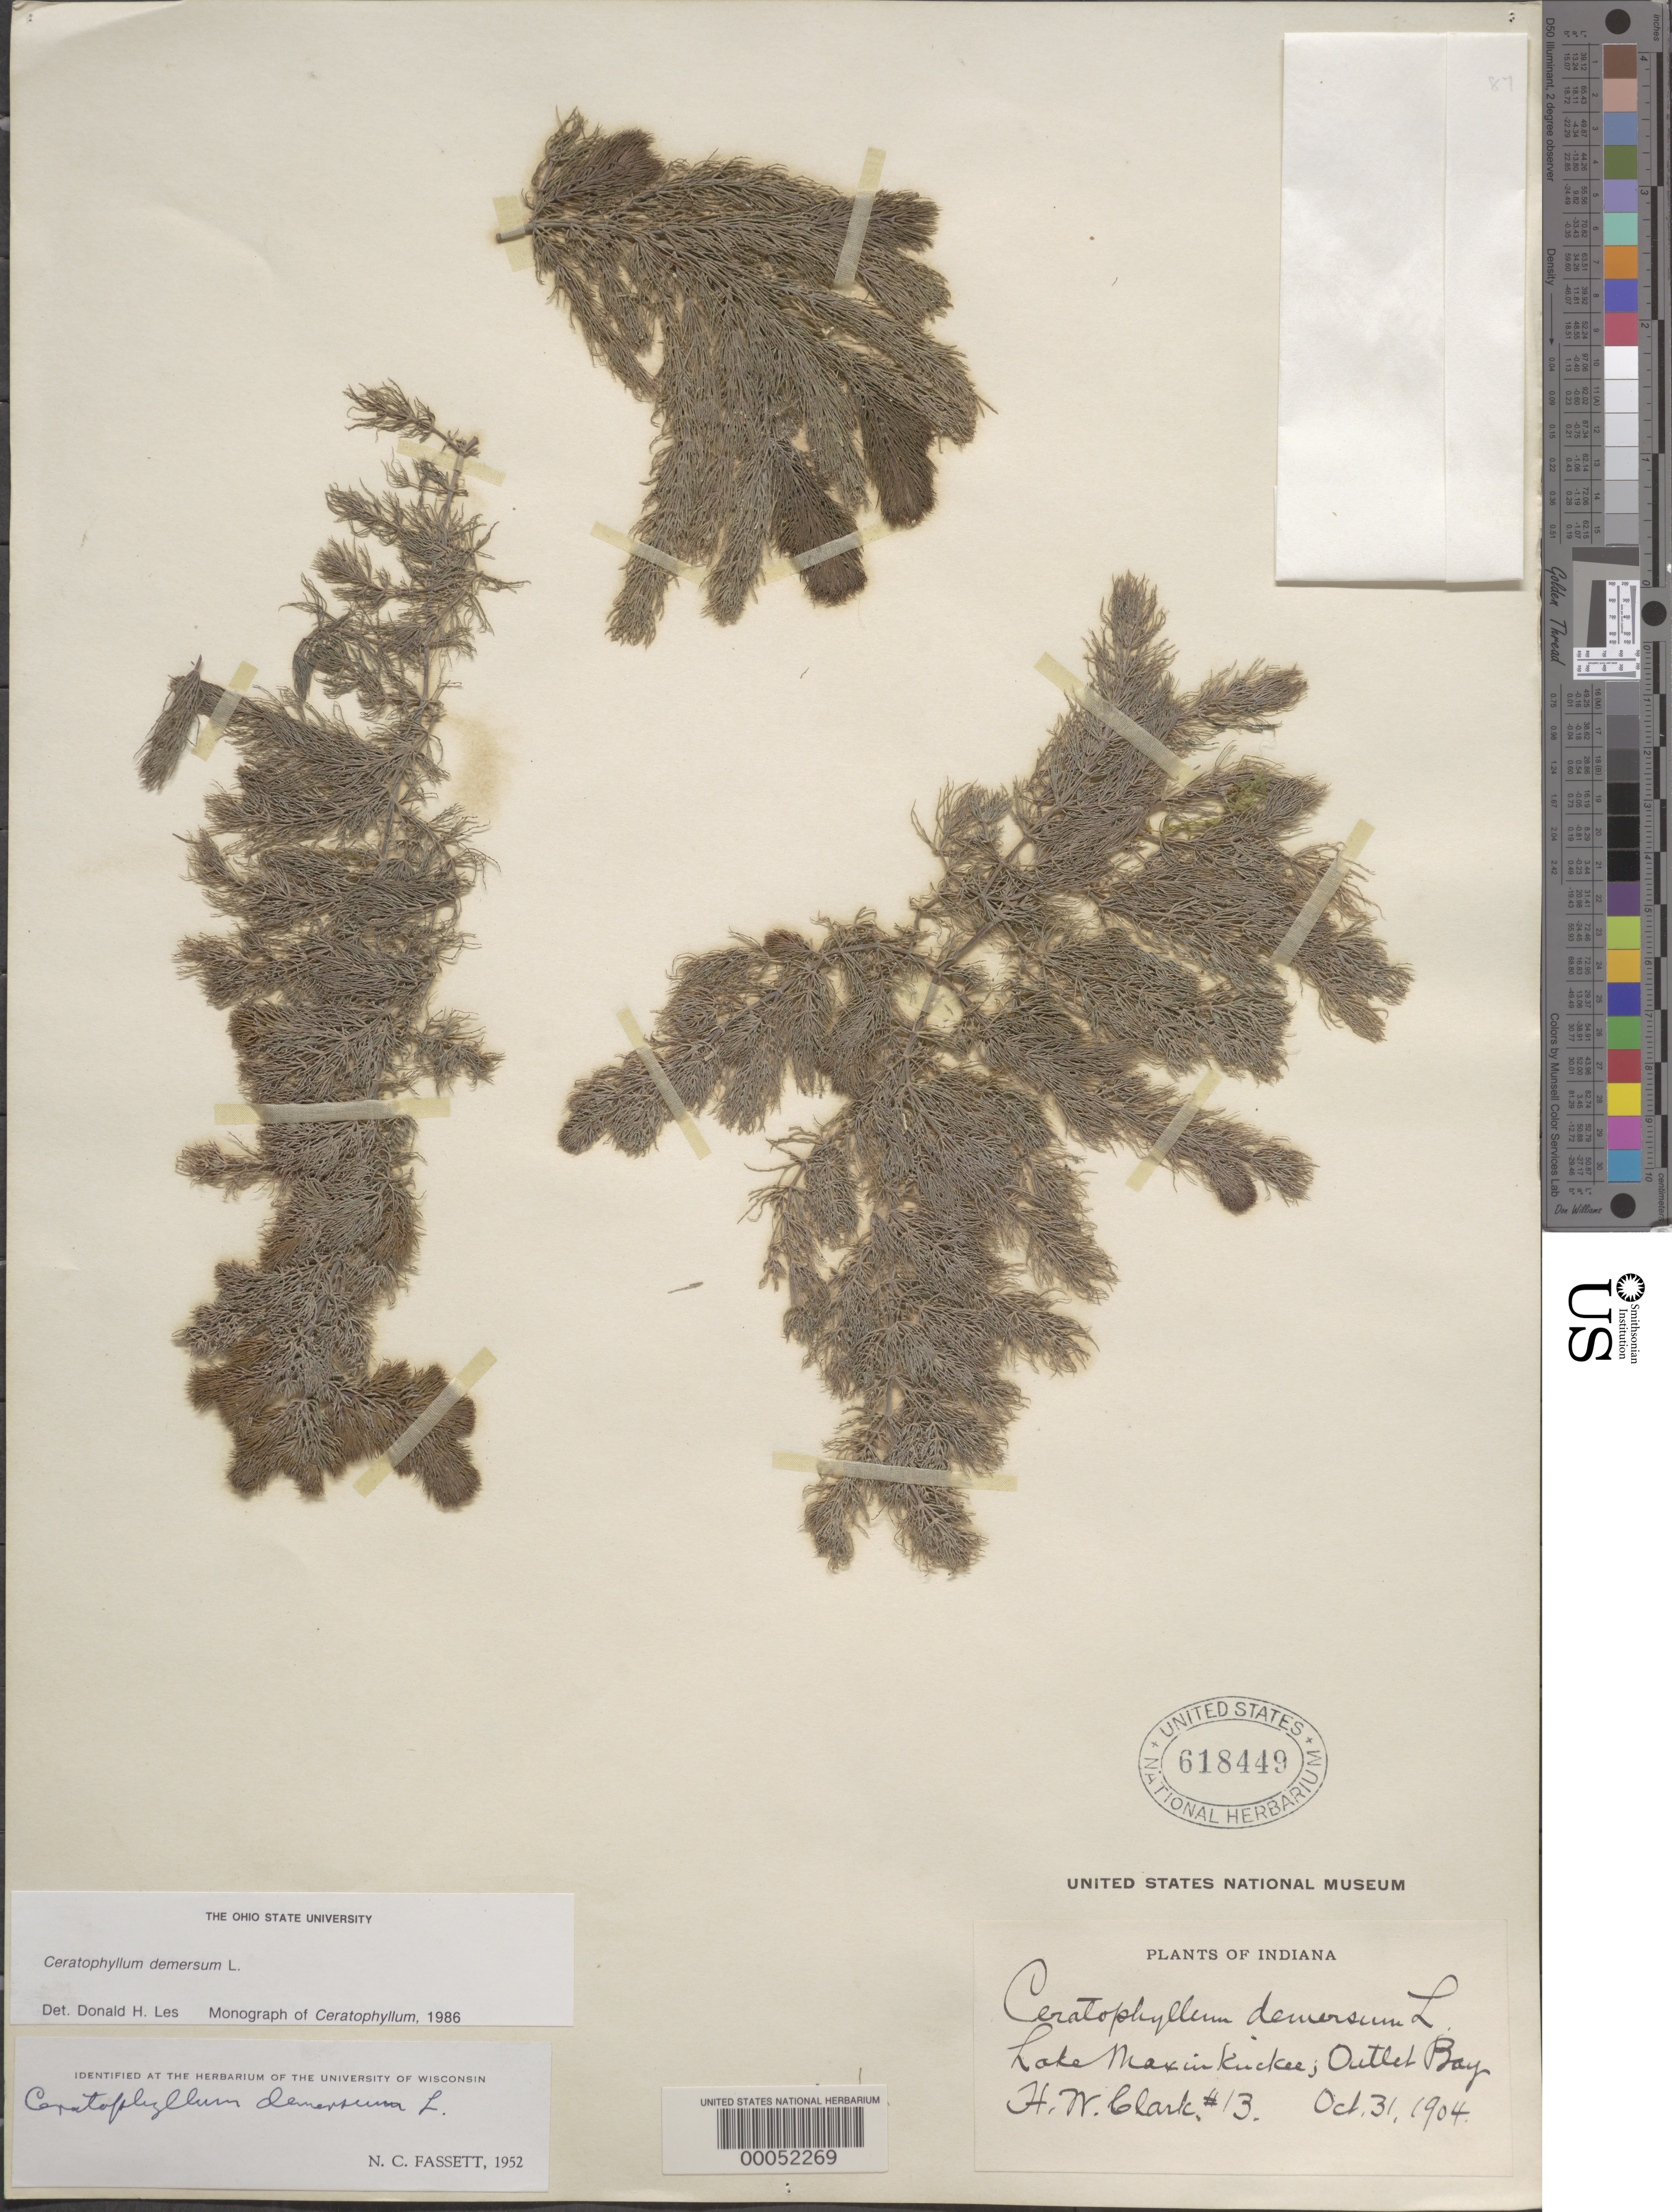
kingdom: Plantae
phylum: Tracheophyta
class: Magnoliopsida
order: Ceratophyllales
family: Ceratophyllaceae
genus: Ceratophyllum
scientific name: Ceratophyllum demersum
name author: L.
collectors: H. W. Clark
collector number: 13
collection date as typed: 31 Oct 1904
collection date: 1904-10-31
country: United States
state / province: Indiana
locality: Lake maxinkuckee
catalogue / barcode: US 618449